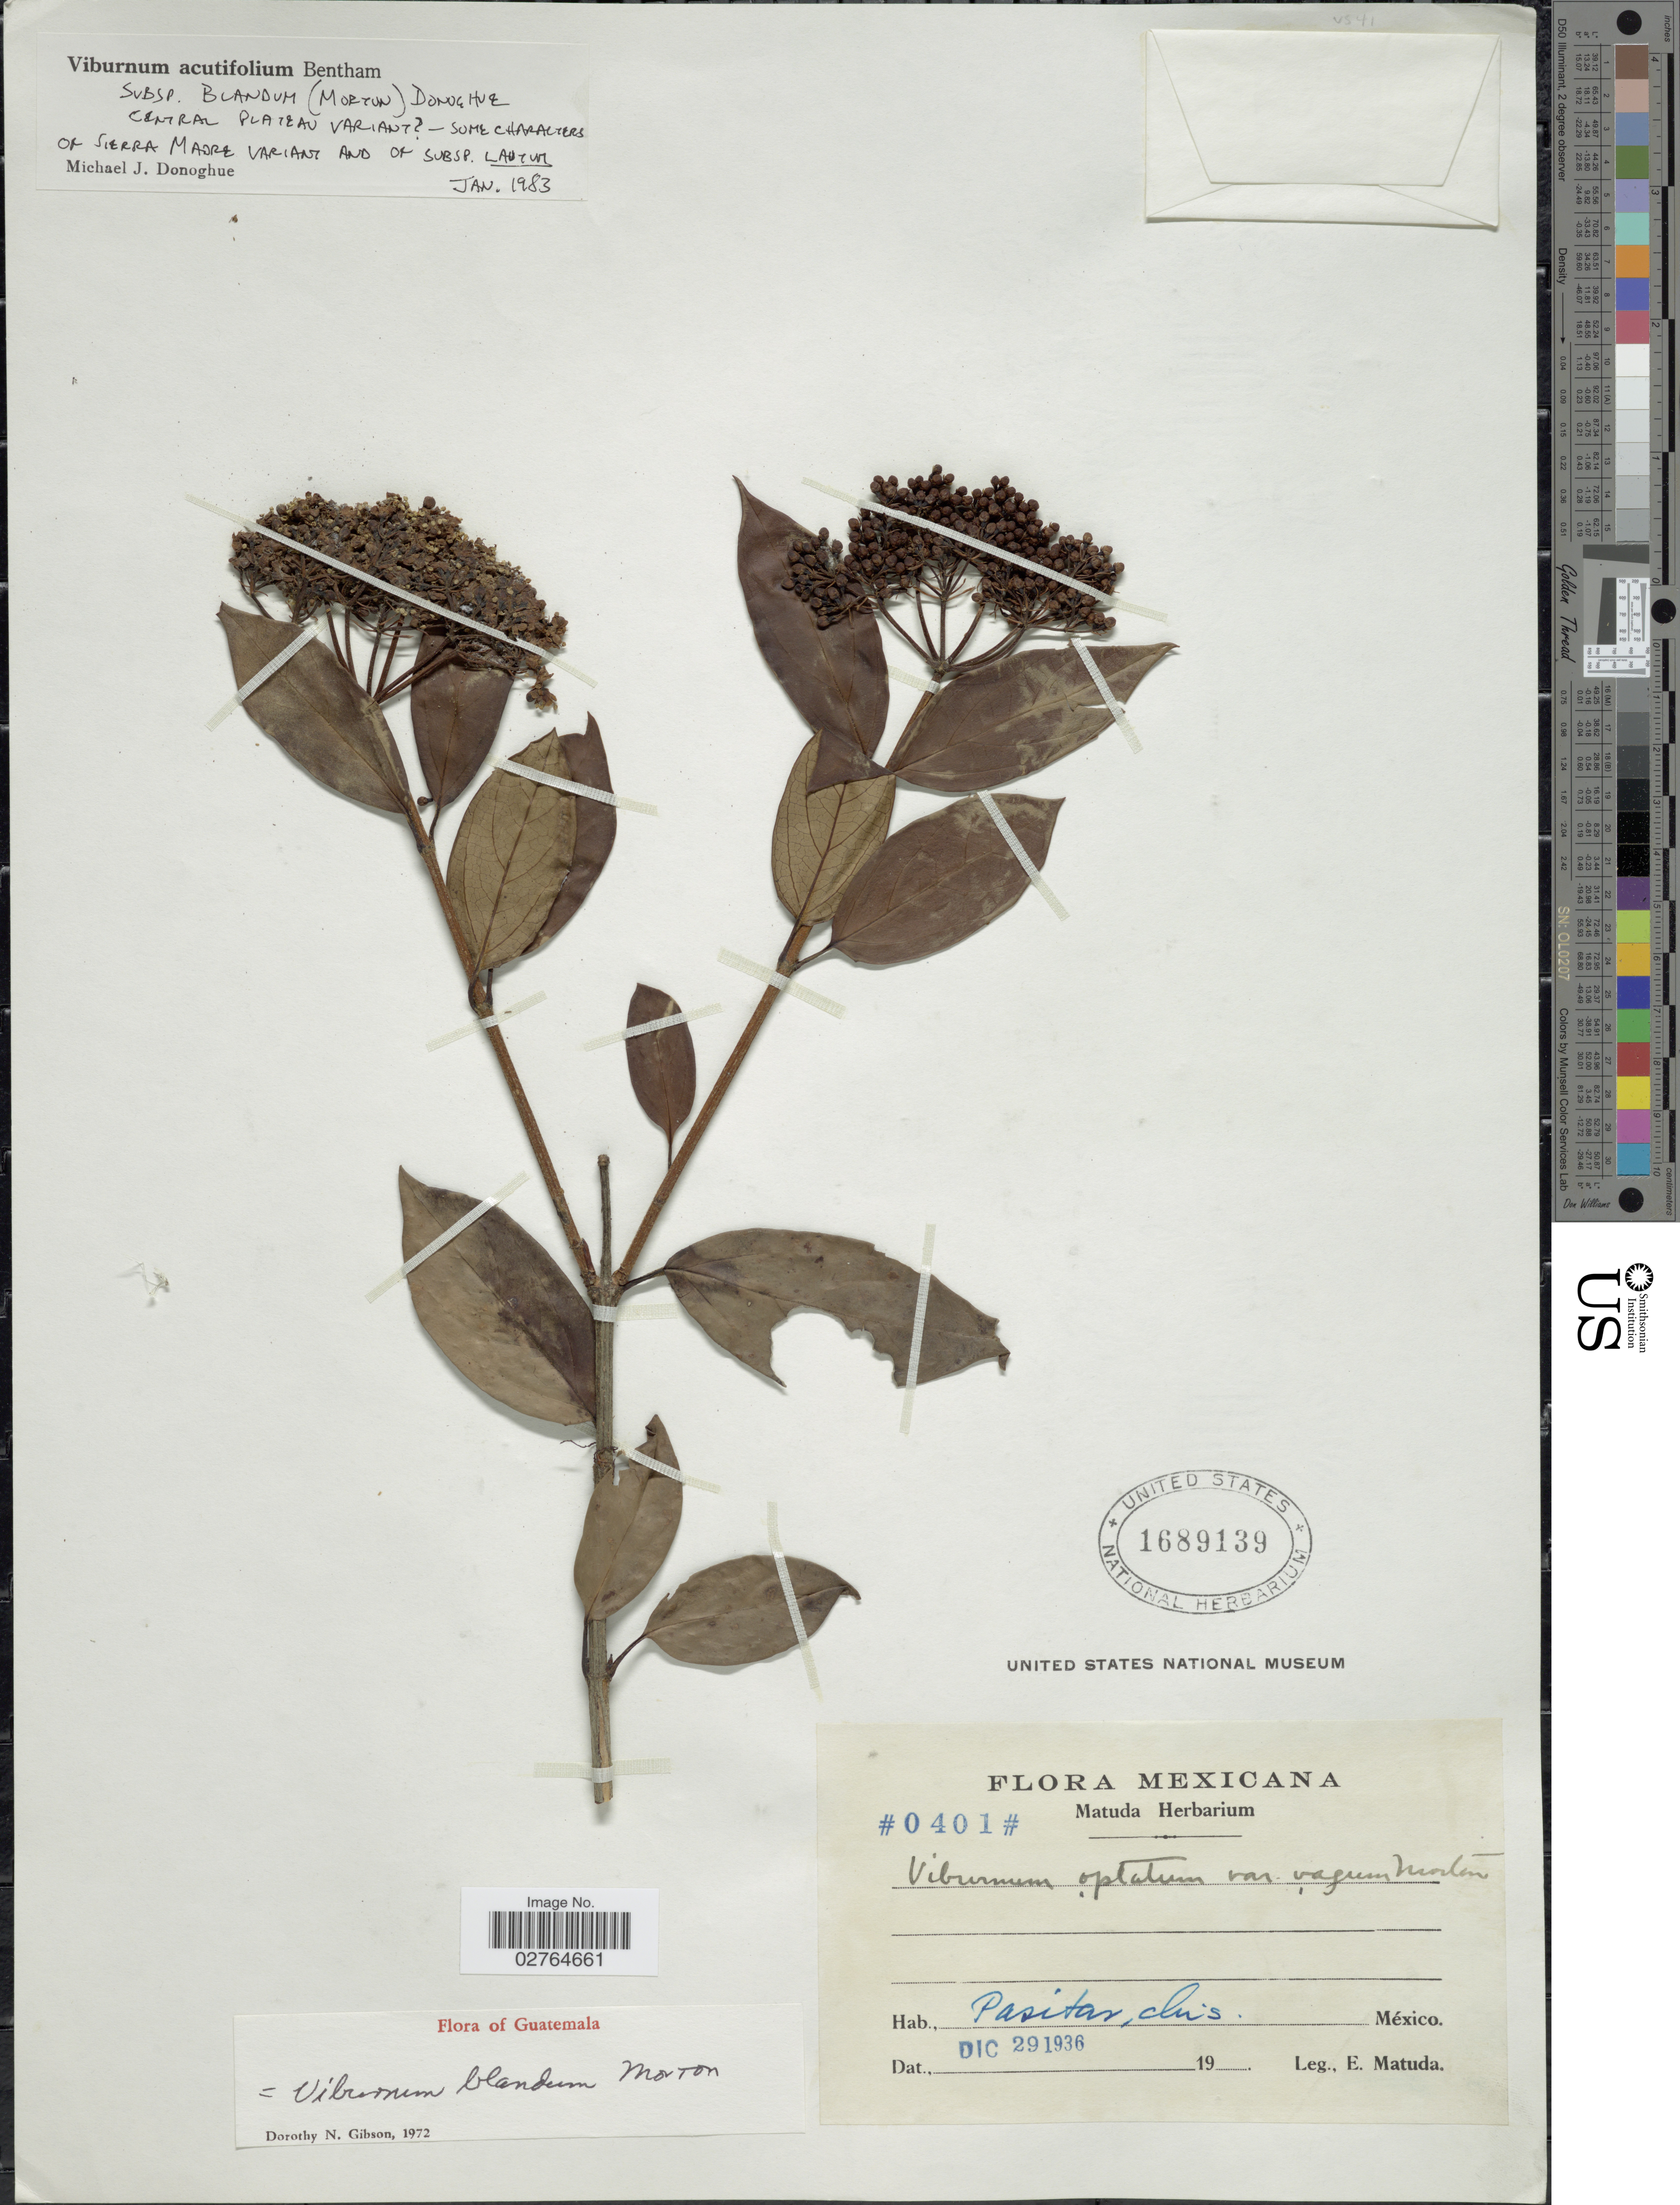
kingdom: Plantae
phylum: Tracheophyta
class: Magnoliopsida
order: Dipsacales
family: Viburnaceae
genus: Viburnum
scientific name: Viburnum acutifolium subsp. blandum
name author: (C.V. Morton) Villarreal & A.E. Estrada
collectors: E. Matuda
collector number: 0401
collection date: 1936-12-29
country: Mexico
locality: Pasitar, Chis. México.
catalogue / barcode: US 1689139